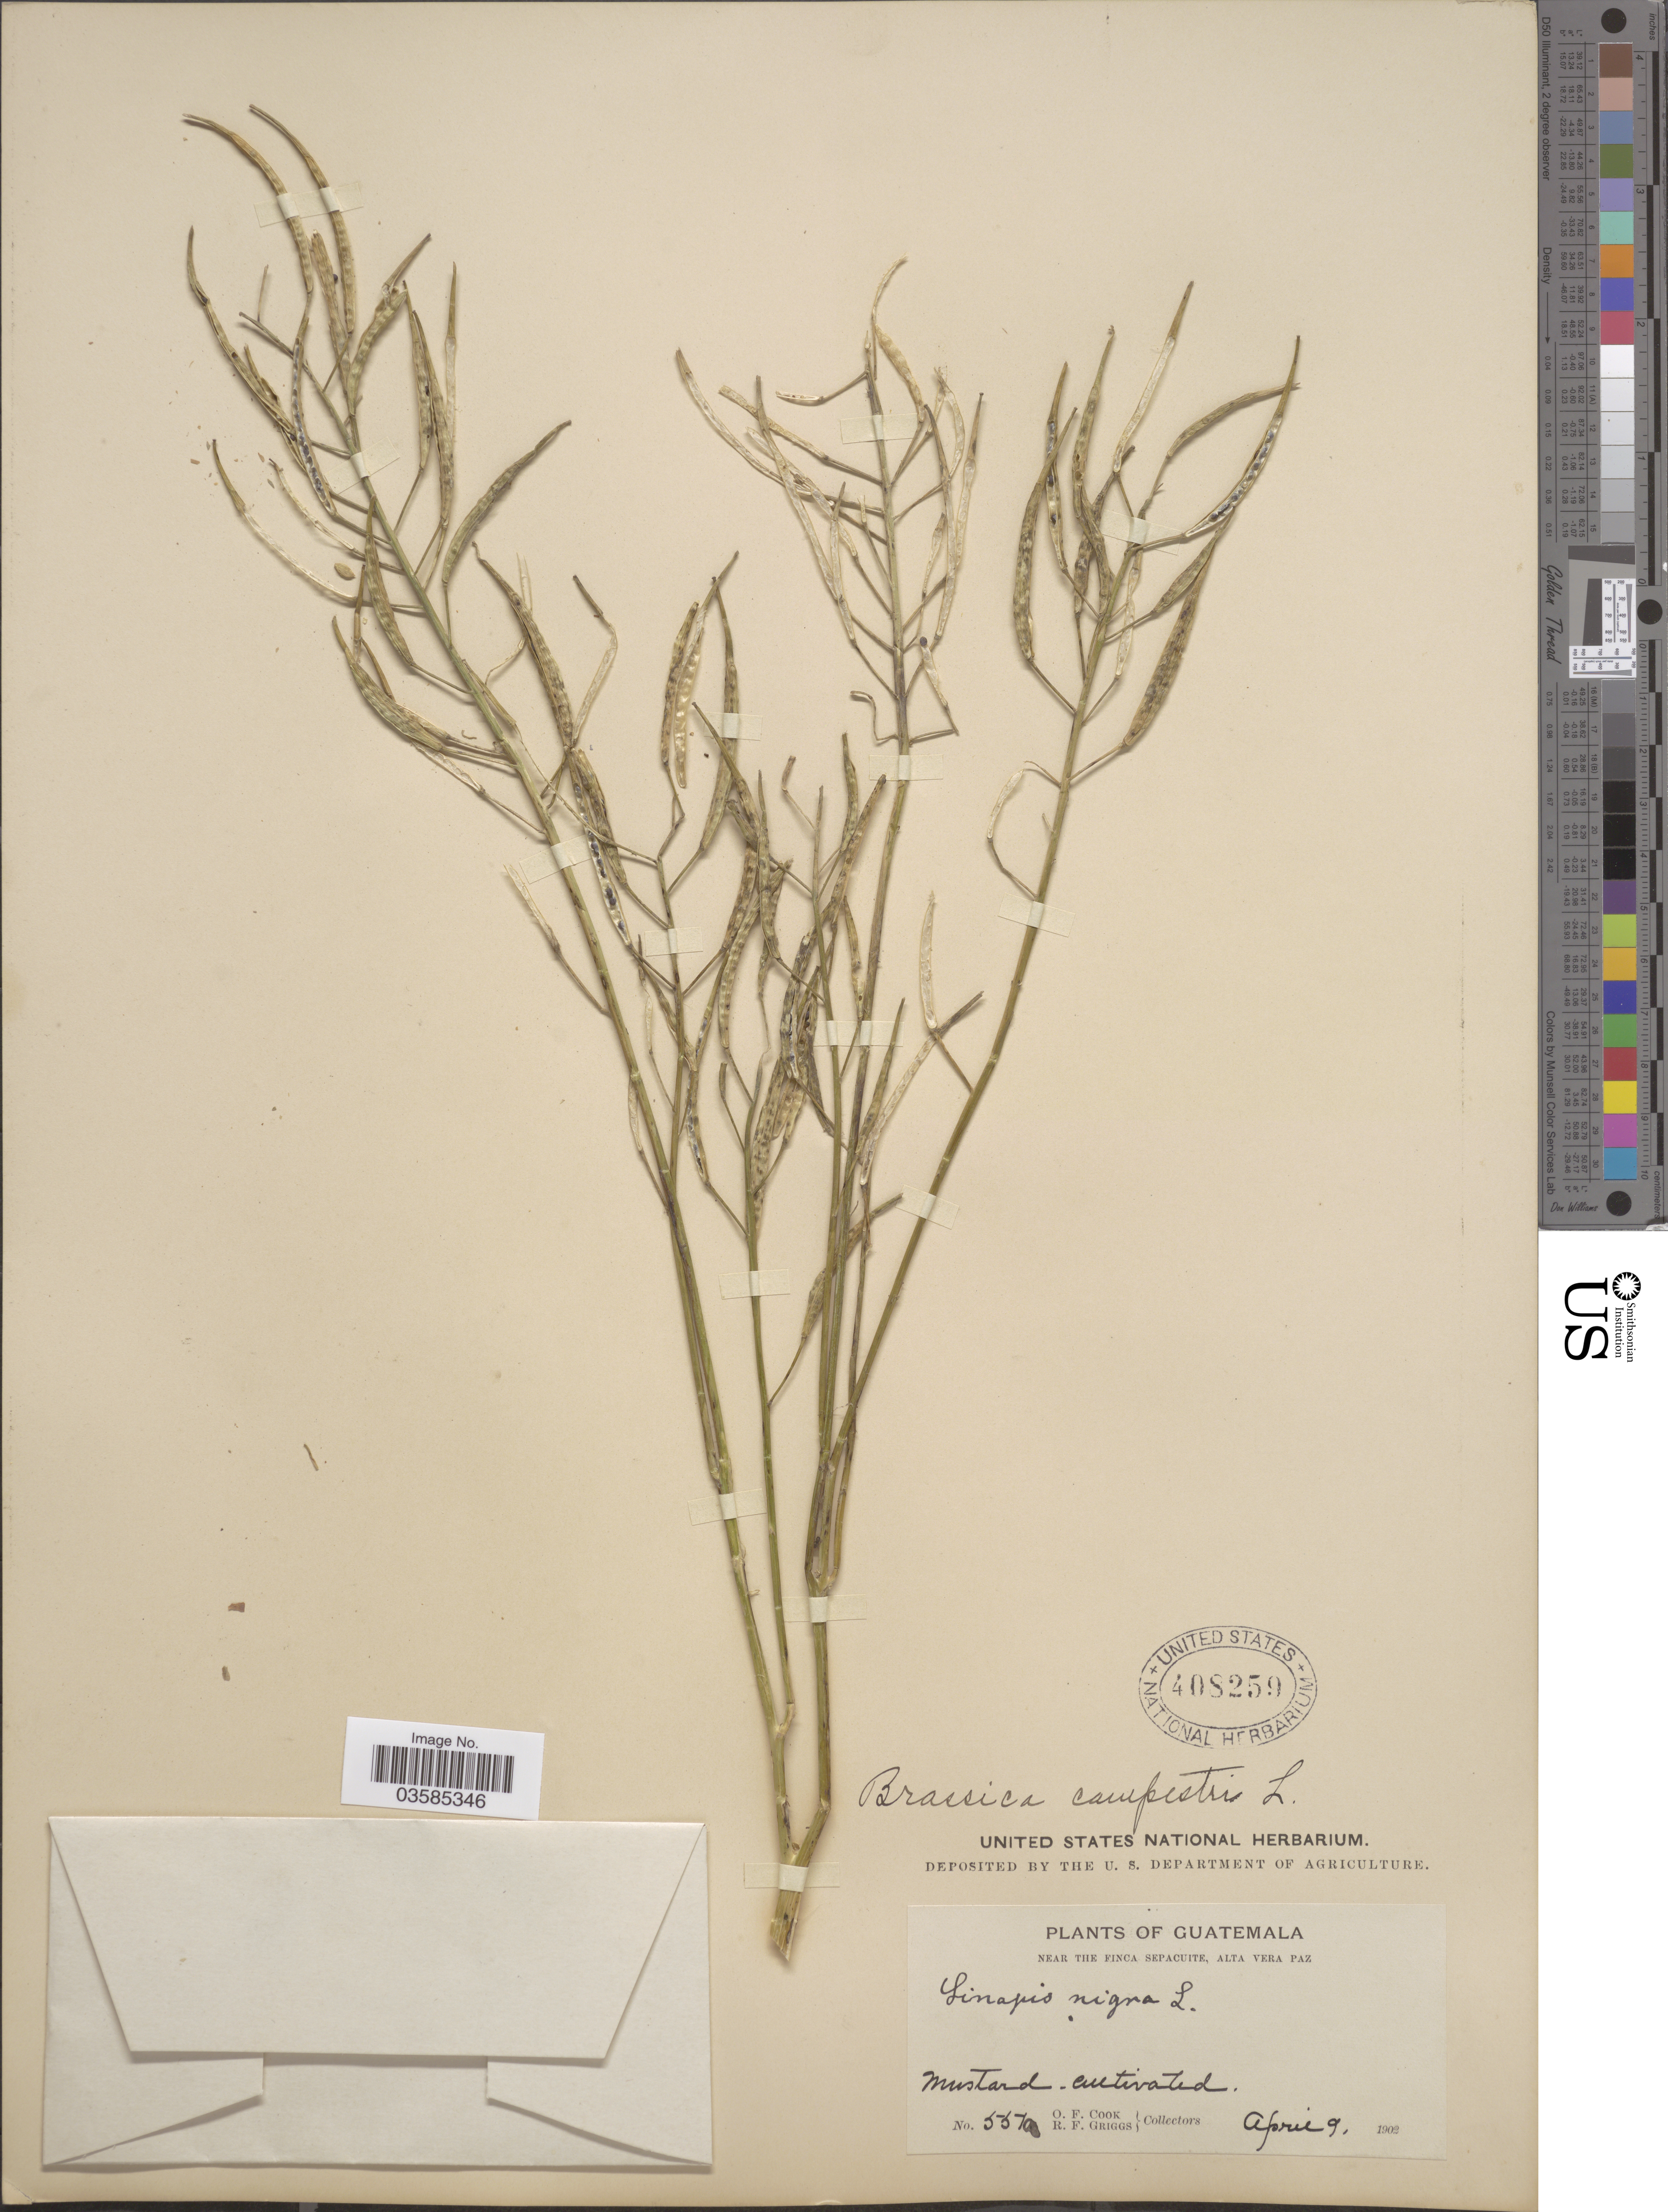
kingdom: Plantae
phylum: Tracheophyta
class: Magnoliopsida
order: Brassicales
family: Brassicaceae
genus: Brassica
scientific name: Brassica campestris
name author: L.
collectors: O. F. Cook & R. F. Griggs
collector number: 557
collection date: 1902-04-09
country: Guatemala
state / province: Alta Verapaz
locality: Near The Finca Sepacuite.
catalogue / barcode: US 408259